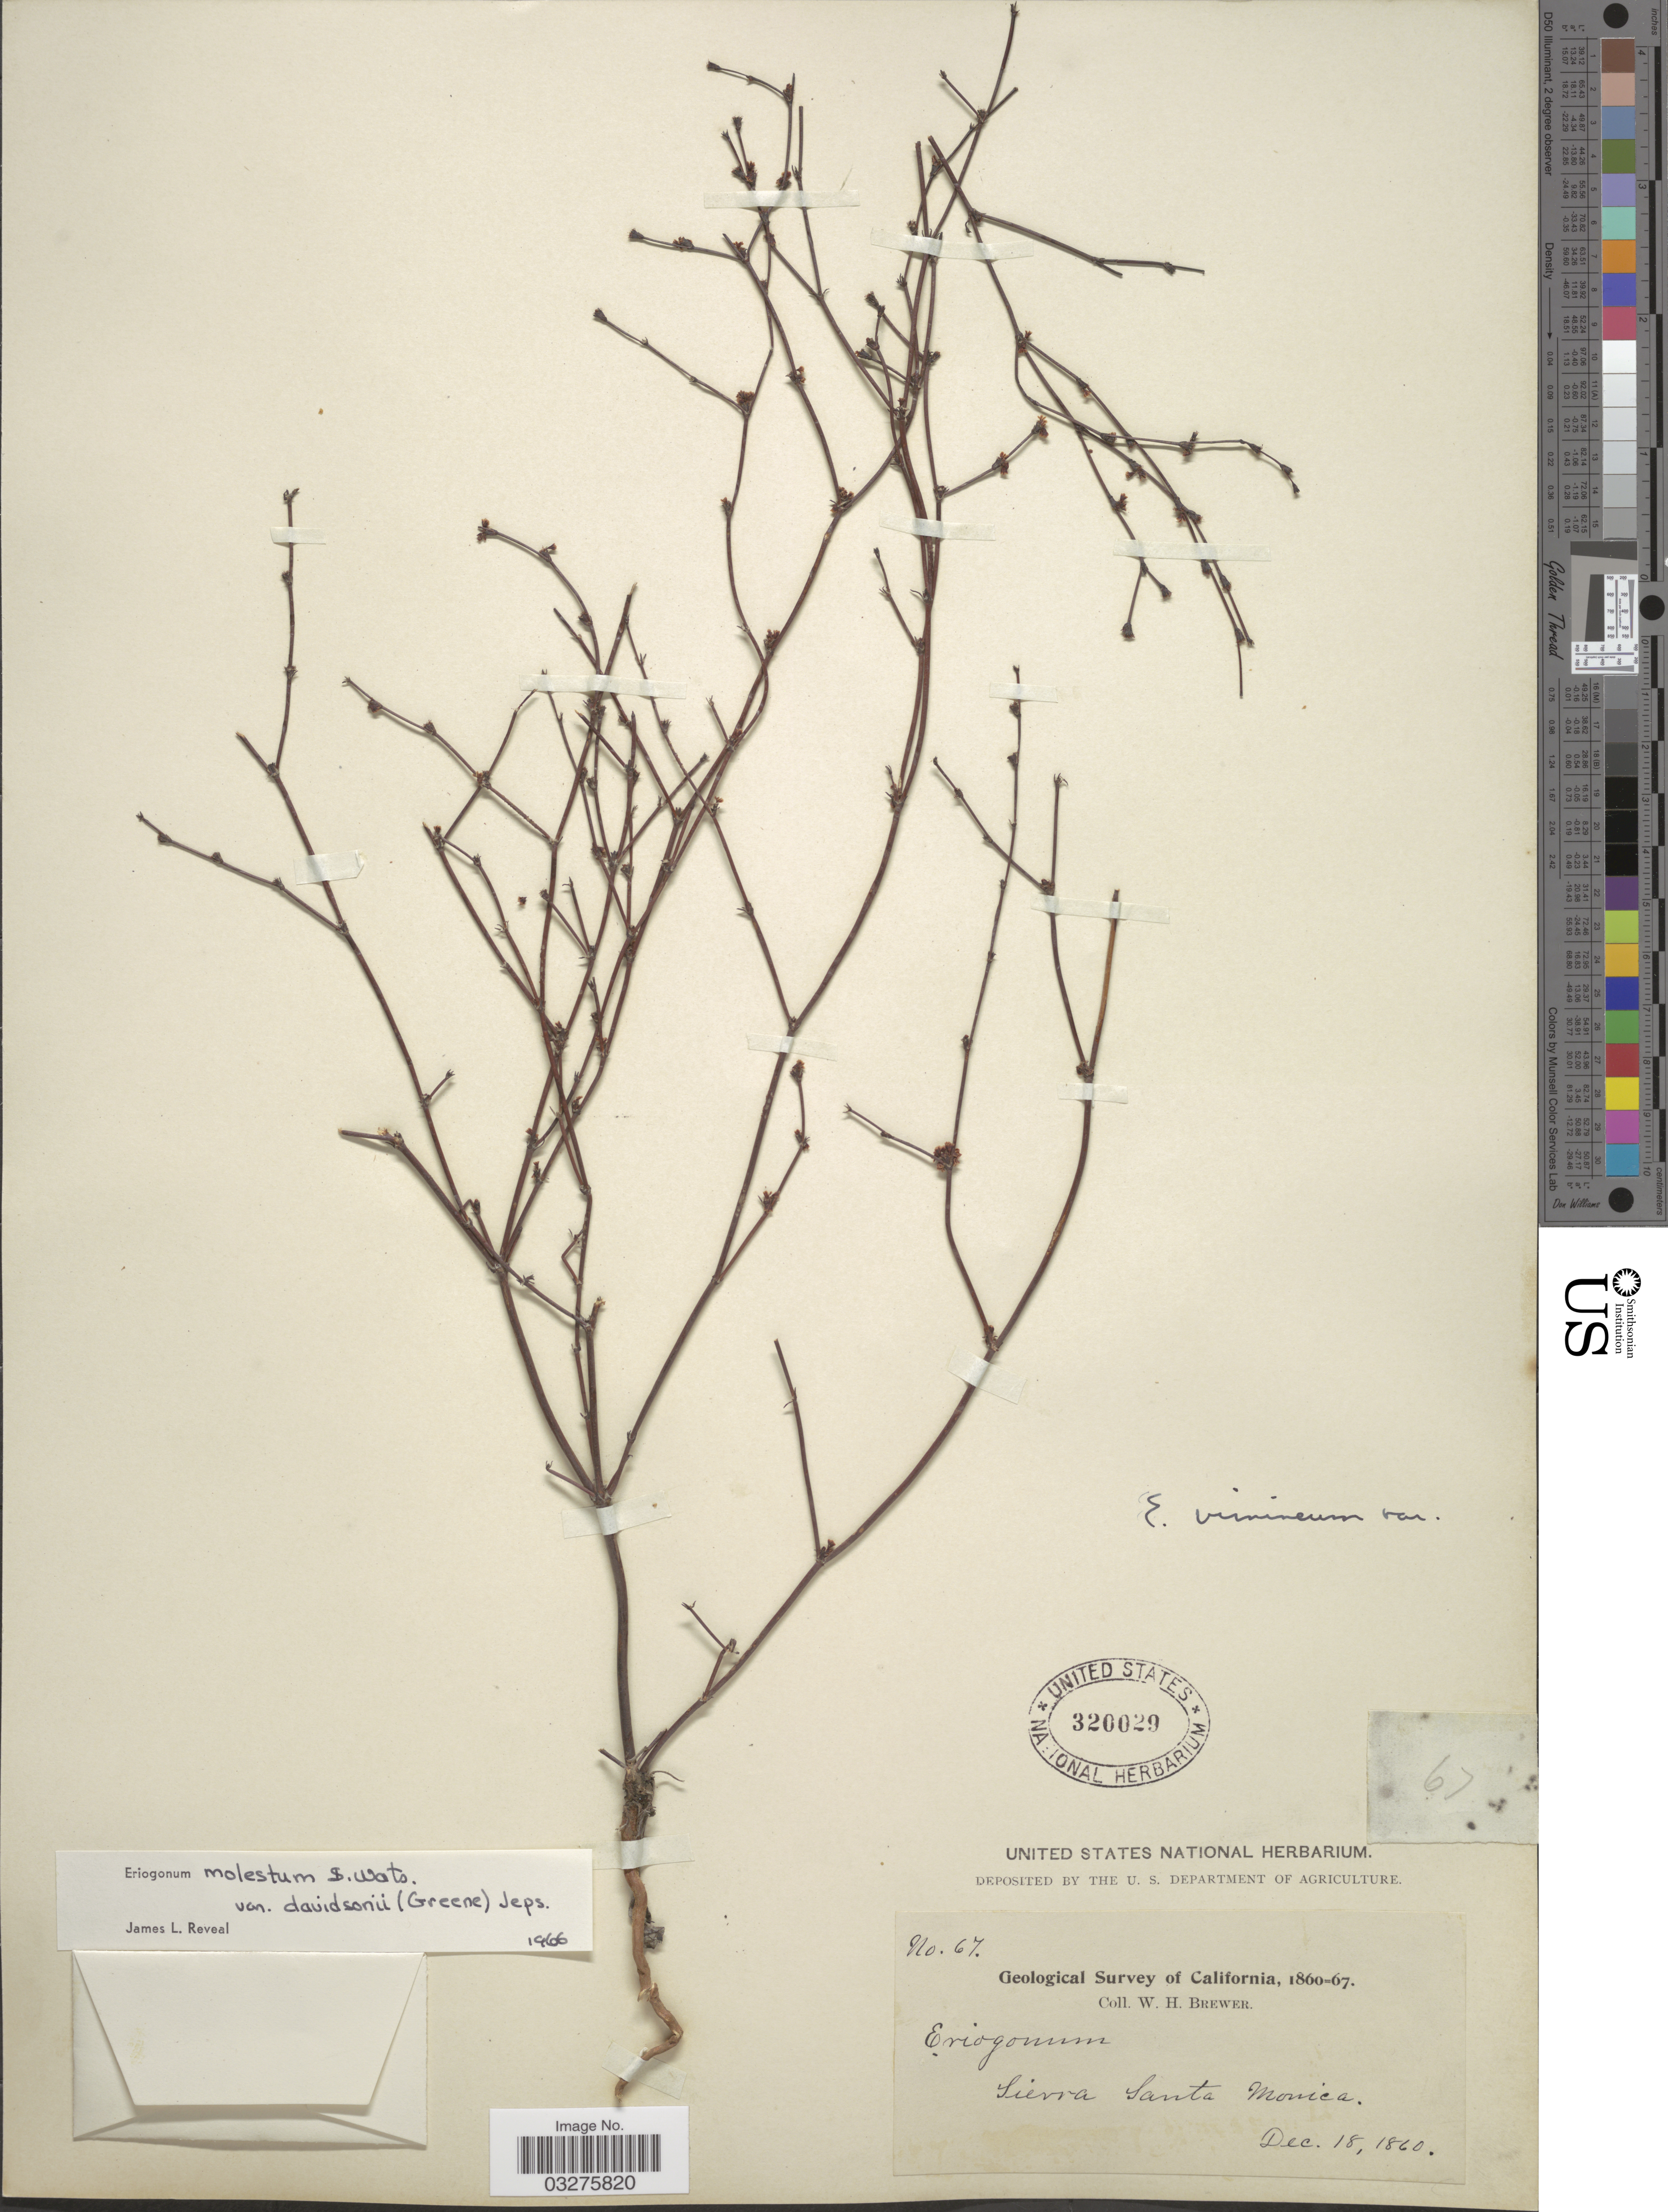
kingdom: Plantae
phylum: Tracheophyta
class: Magnoliopsida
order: Caryophyllales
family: Polygonaceae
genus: Eriogonum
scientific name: Eriogonum davidsonii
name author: Greene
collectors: W. H. Brewer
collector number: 67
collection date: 1860-12-18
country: United States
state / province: California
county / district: Los Angeles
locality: Sierra Santa Monica.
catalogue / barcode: US 320029